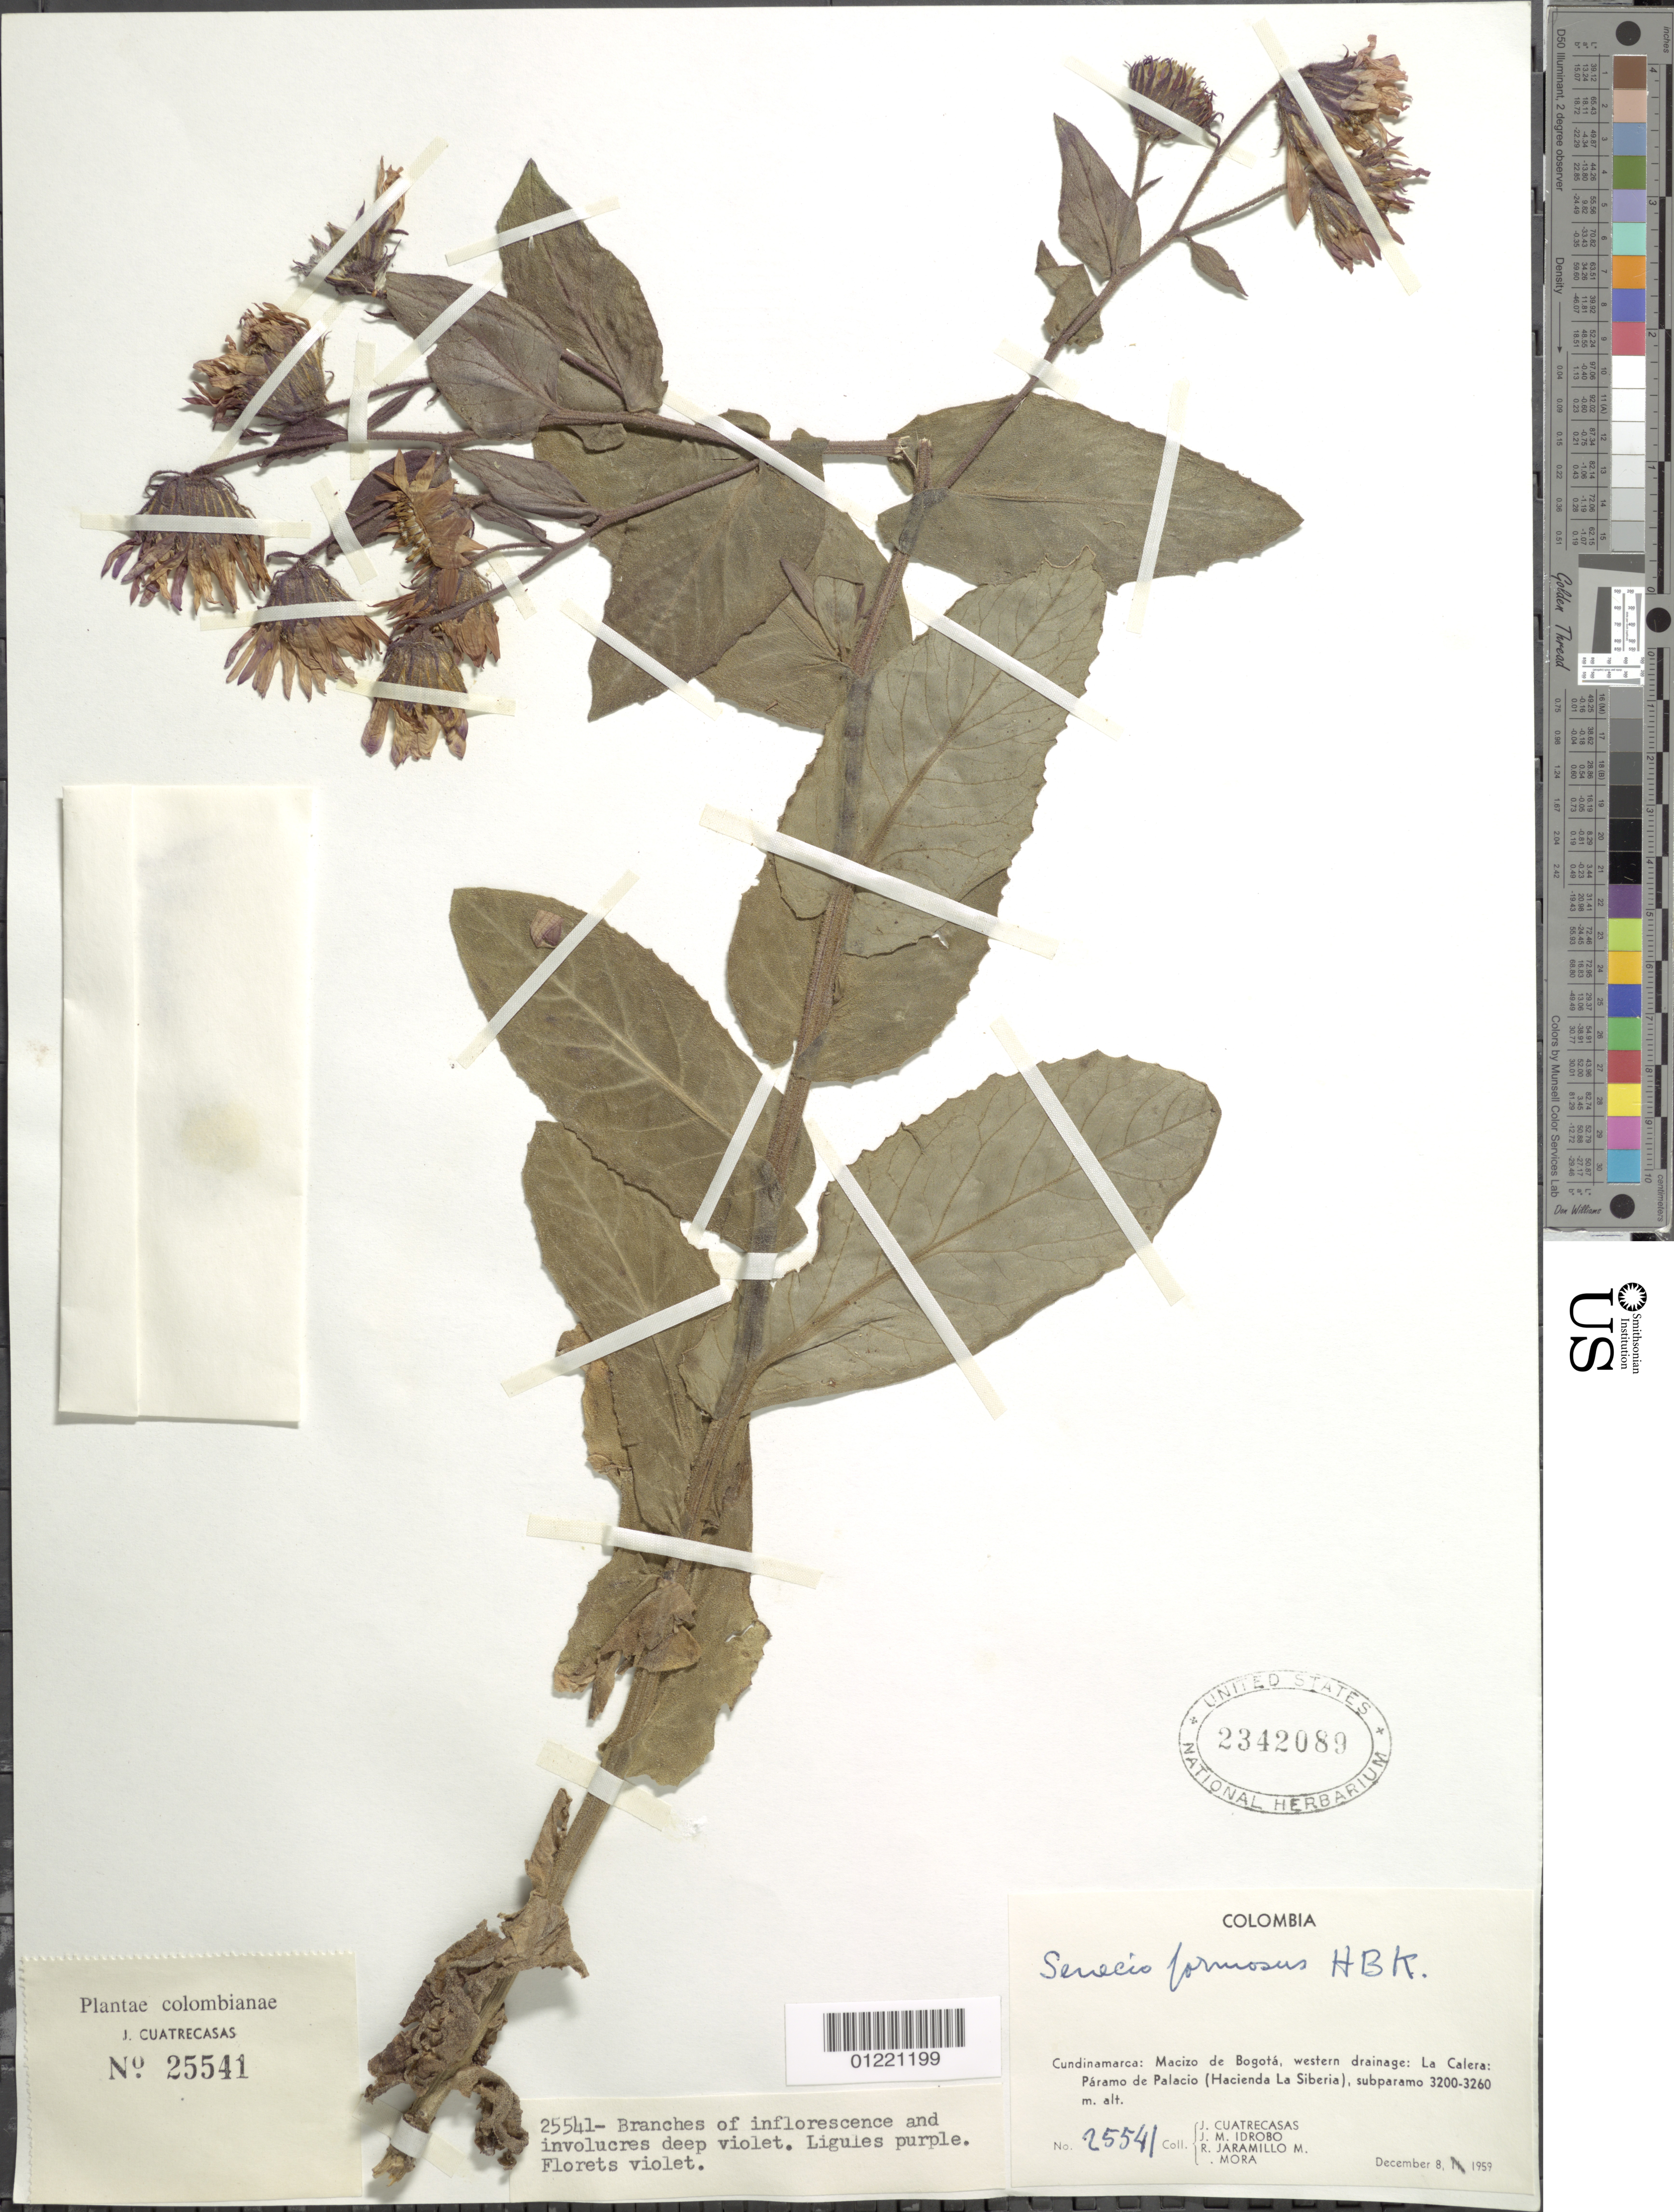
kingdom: Plantae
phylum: Tracheophyta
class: Magnoliopsida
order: Asterales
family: Asteraceae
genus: Senecio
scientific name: Senecio wedglacialis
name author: Cuatrec.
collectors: J. Cuatrecasas, J. M. Idrobo, R. Jaramillo M. & L. Mora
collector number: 25541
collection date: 1959-12-08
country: Colombia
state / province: Cundinamarca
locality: Macizo de Bogota, western drainage: La Calera: Paramo de Palacio (Hacienda La Siberia), subparamo.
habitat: subparamo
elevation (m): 3200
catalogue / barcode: US 2342089